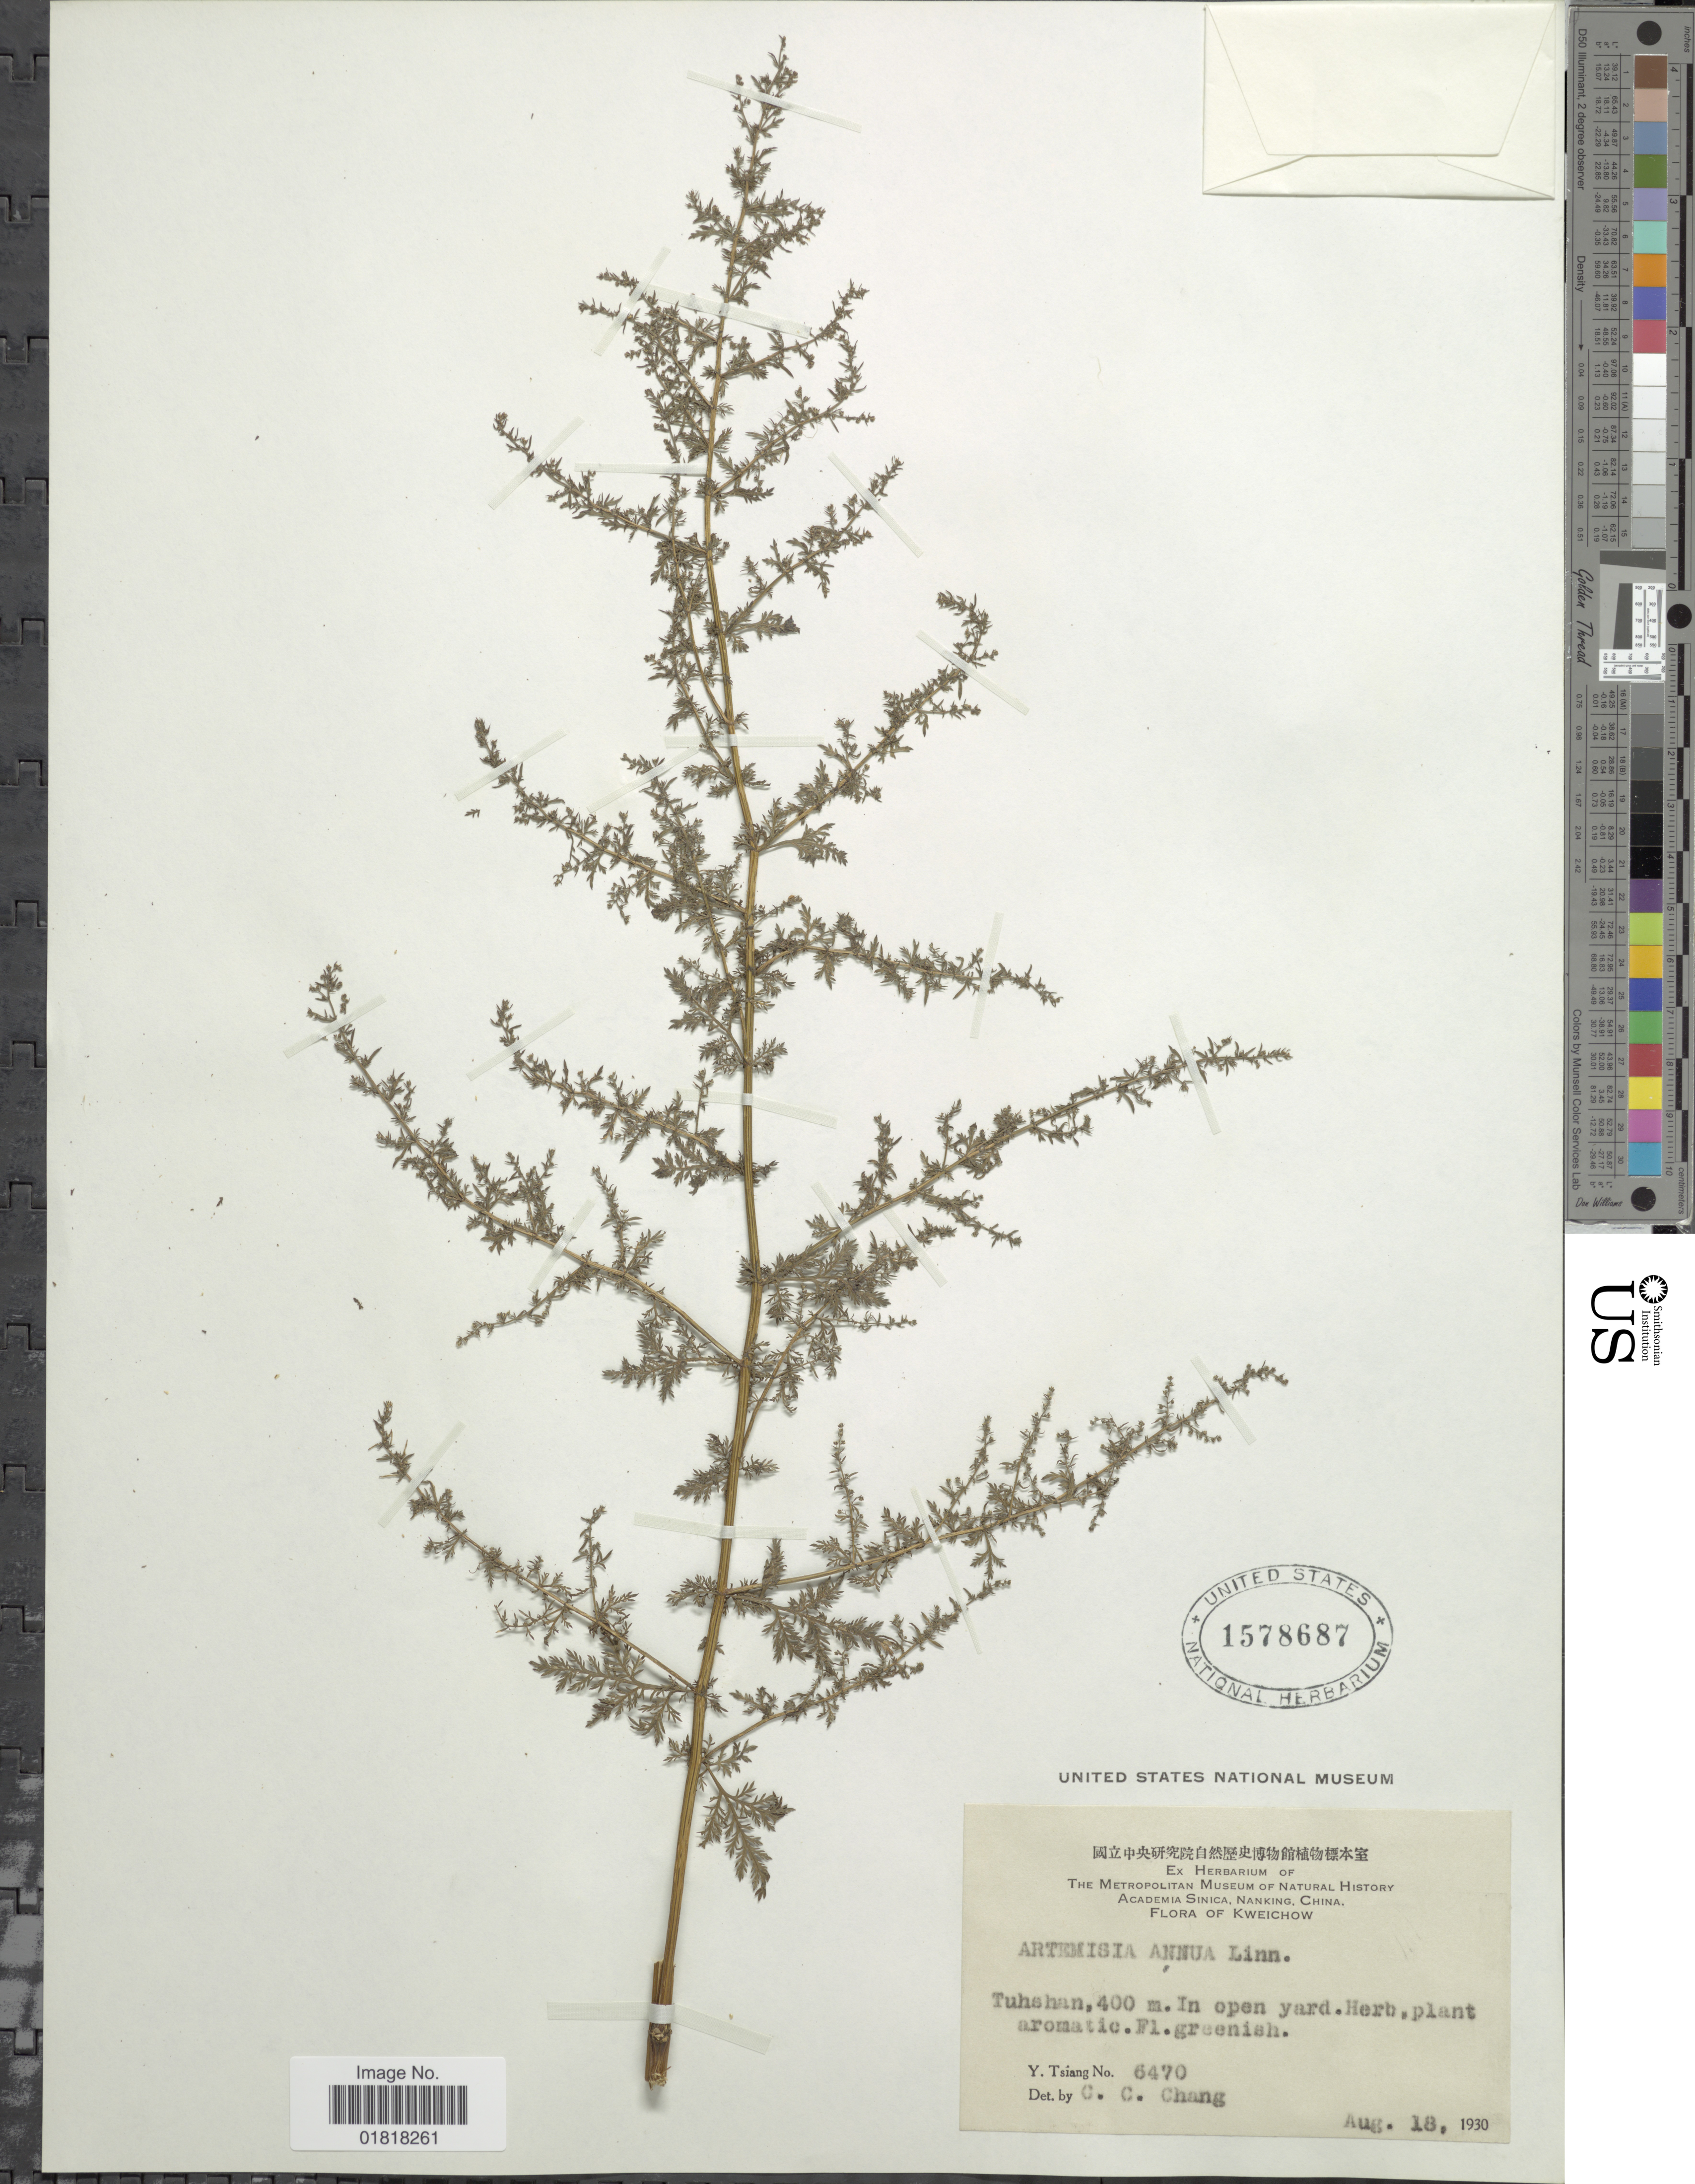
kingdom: Plantae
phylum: Tracheophyta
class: Magnoliopsida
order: Asterales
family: Asteraceae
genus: Artemisia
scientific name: Artemisia annua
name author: L.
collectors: Y. Tsiang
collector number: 6470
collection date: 1930-08-18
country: China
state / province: Guizhou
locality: Tuhshan, in open yard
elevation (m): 400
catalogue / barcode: US 1578687